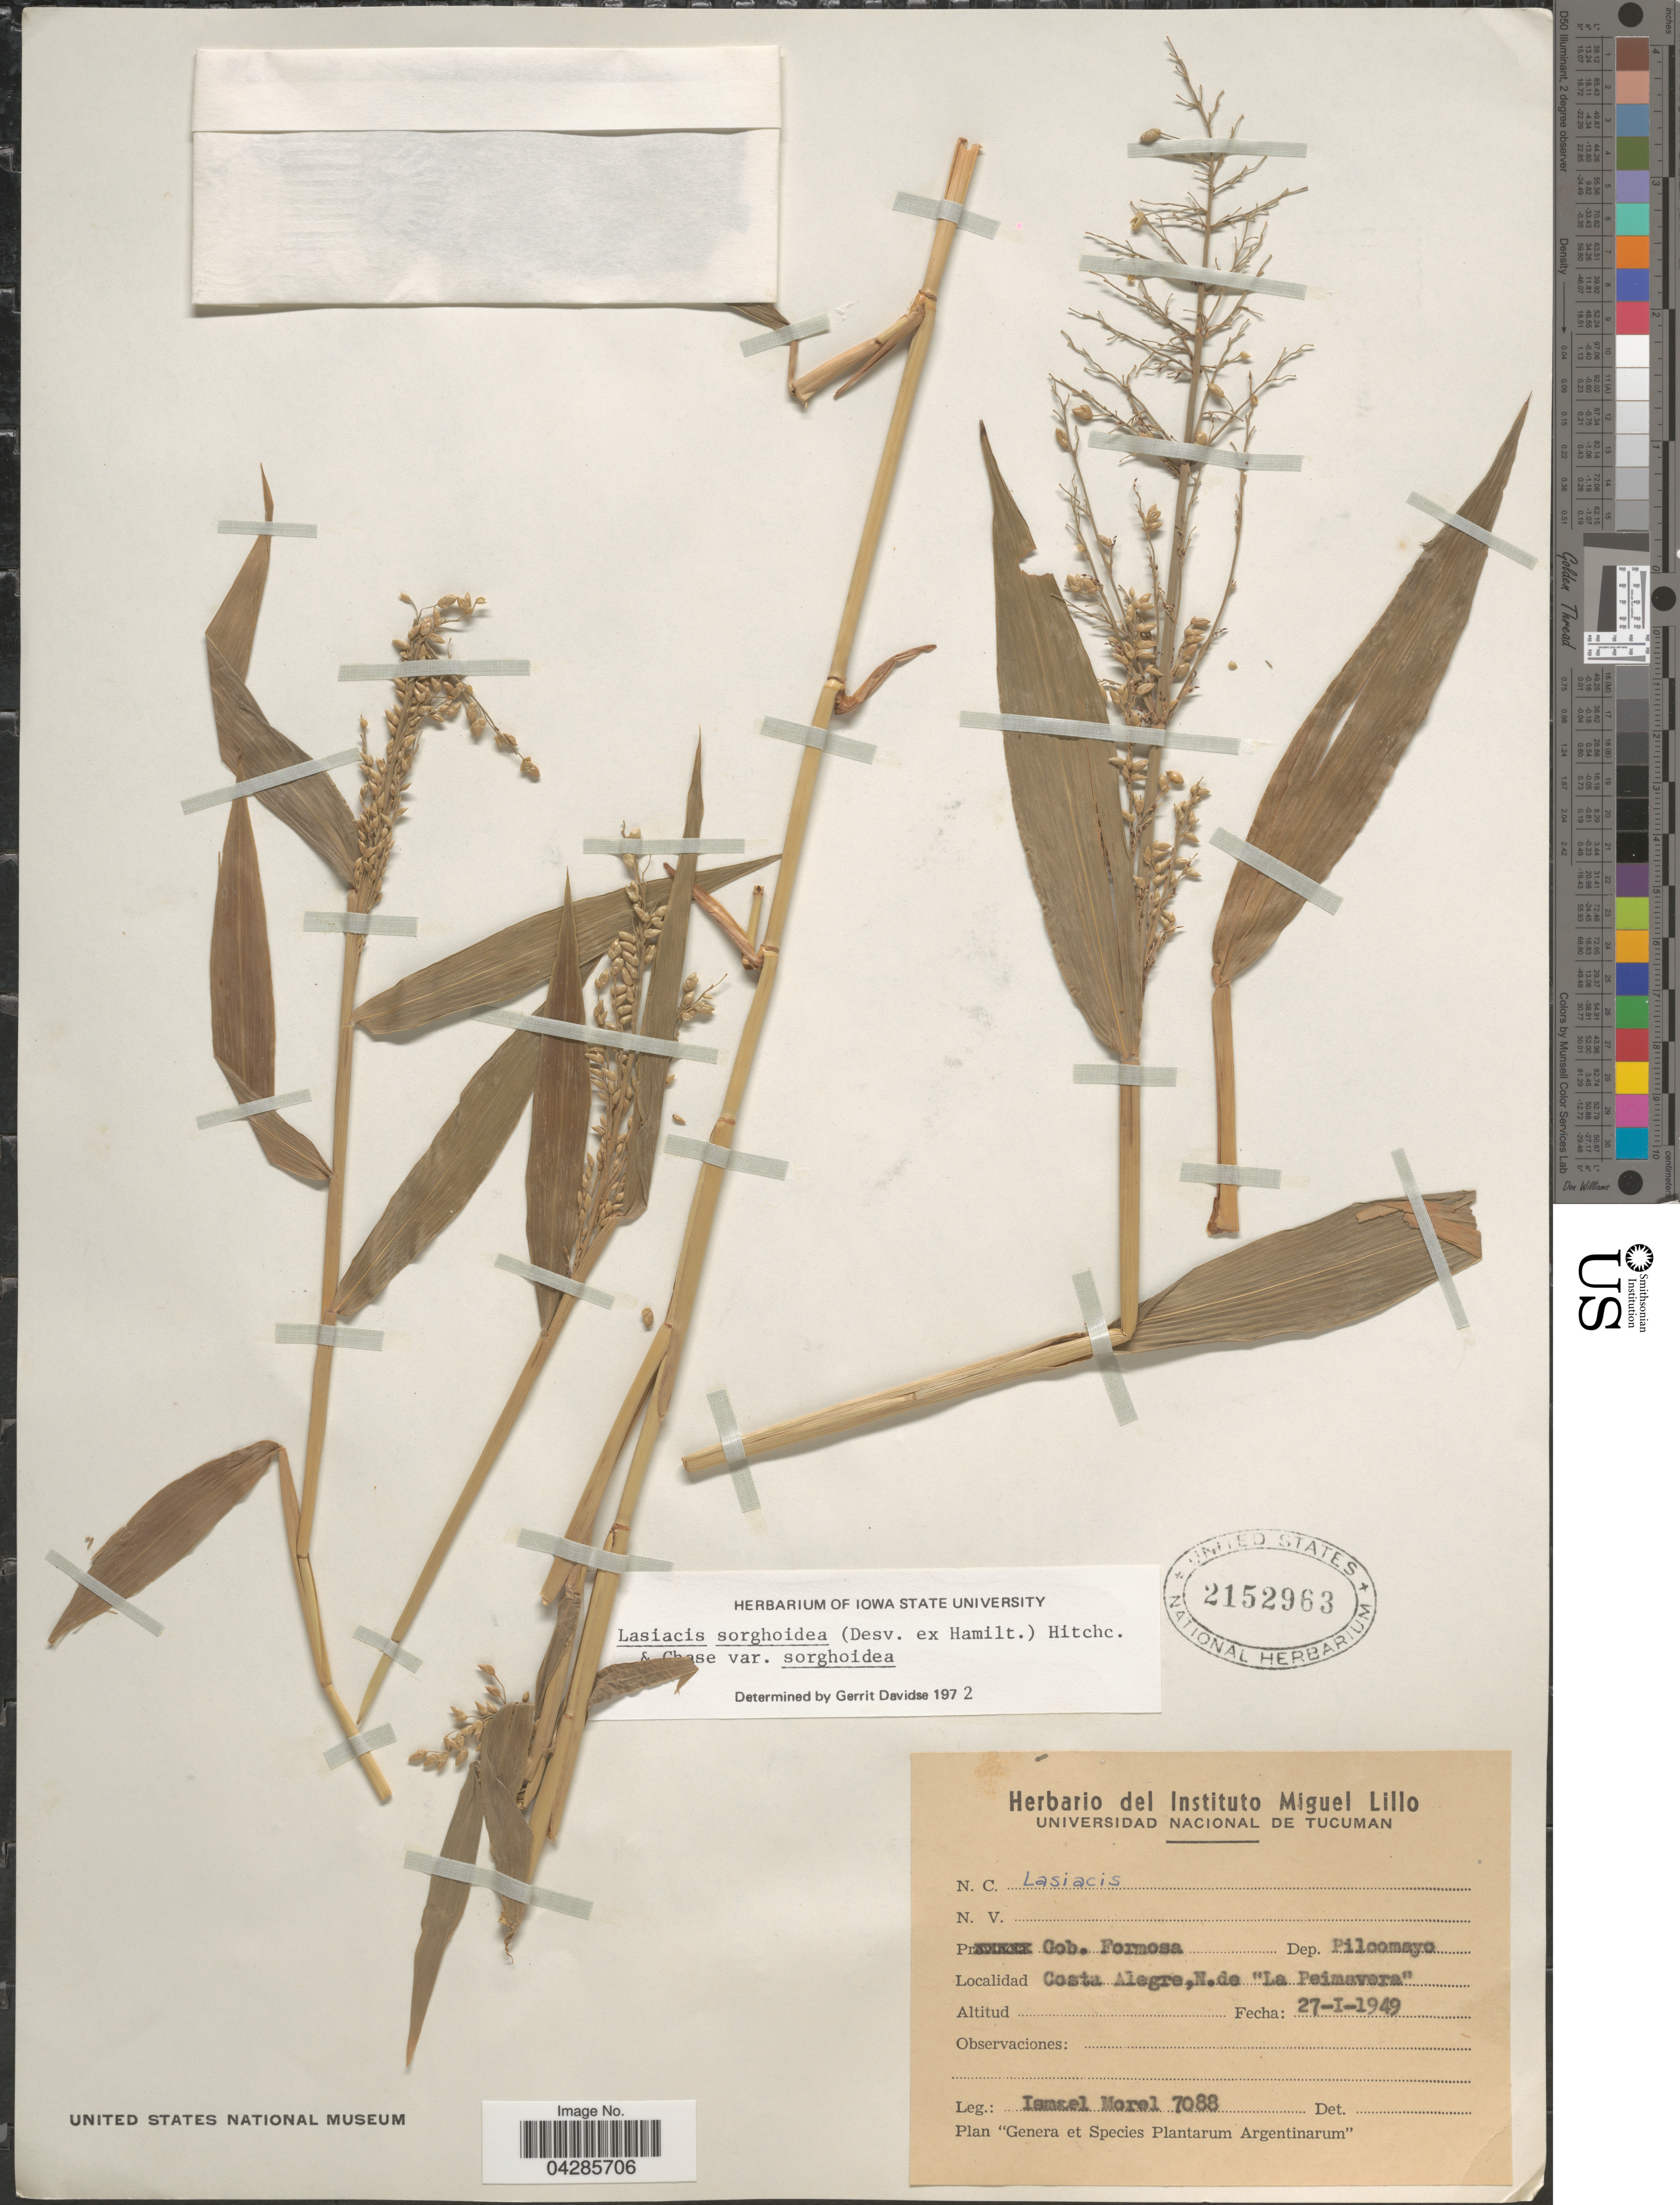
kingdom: Plantae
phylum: Tracheophyta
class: Liliopsida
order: Poales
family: Poaceae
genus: Lasiacis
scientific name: Lasiacis sorghoidea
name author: (Desv. ex Ham.) Hitchc. & Chase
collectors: I. Morel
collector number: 7088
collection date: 1949-01-27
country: Argentina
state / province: Formosa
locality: Gob. Formosa. Dep. Pilcomayo. Costa Alegre, N. de "La Peimavera".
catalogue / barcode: US 2152963